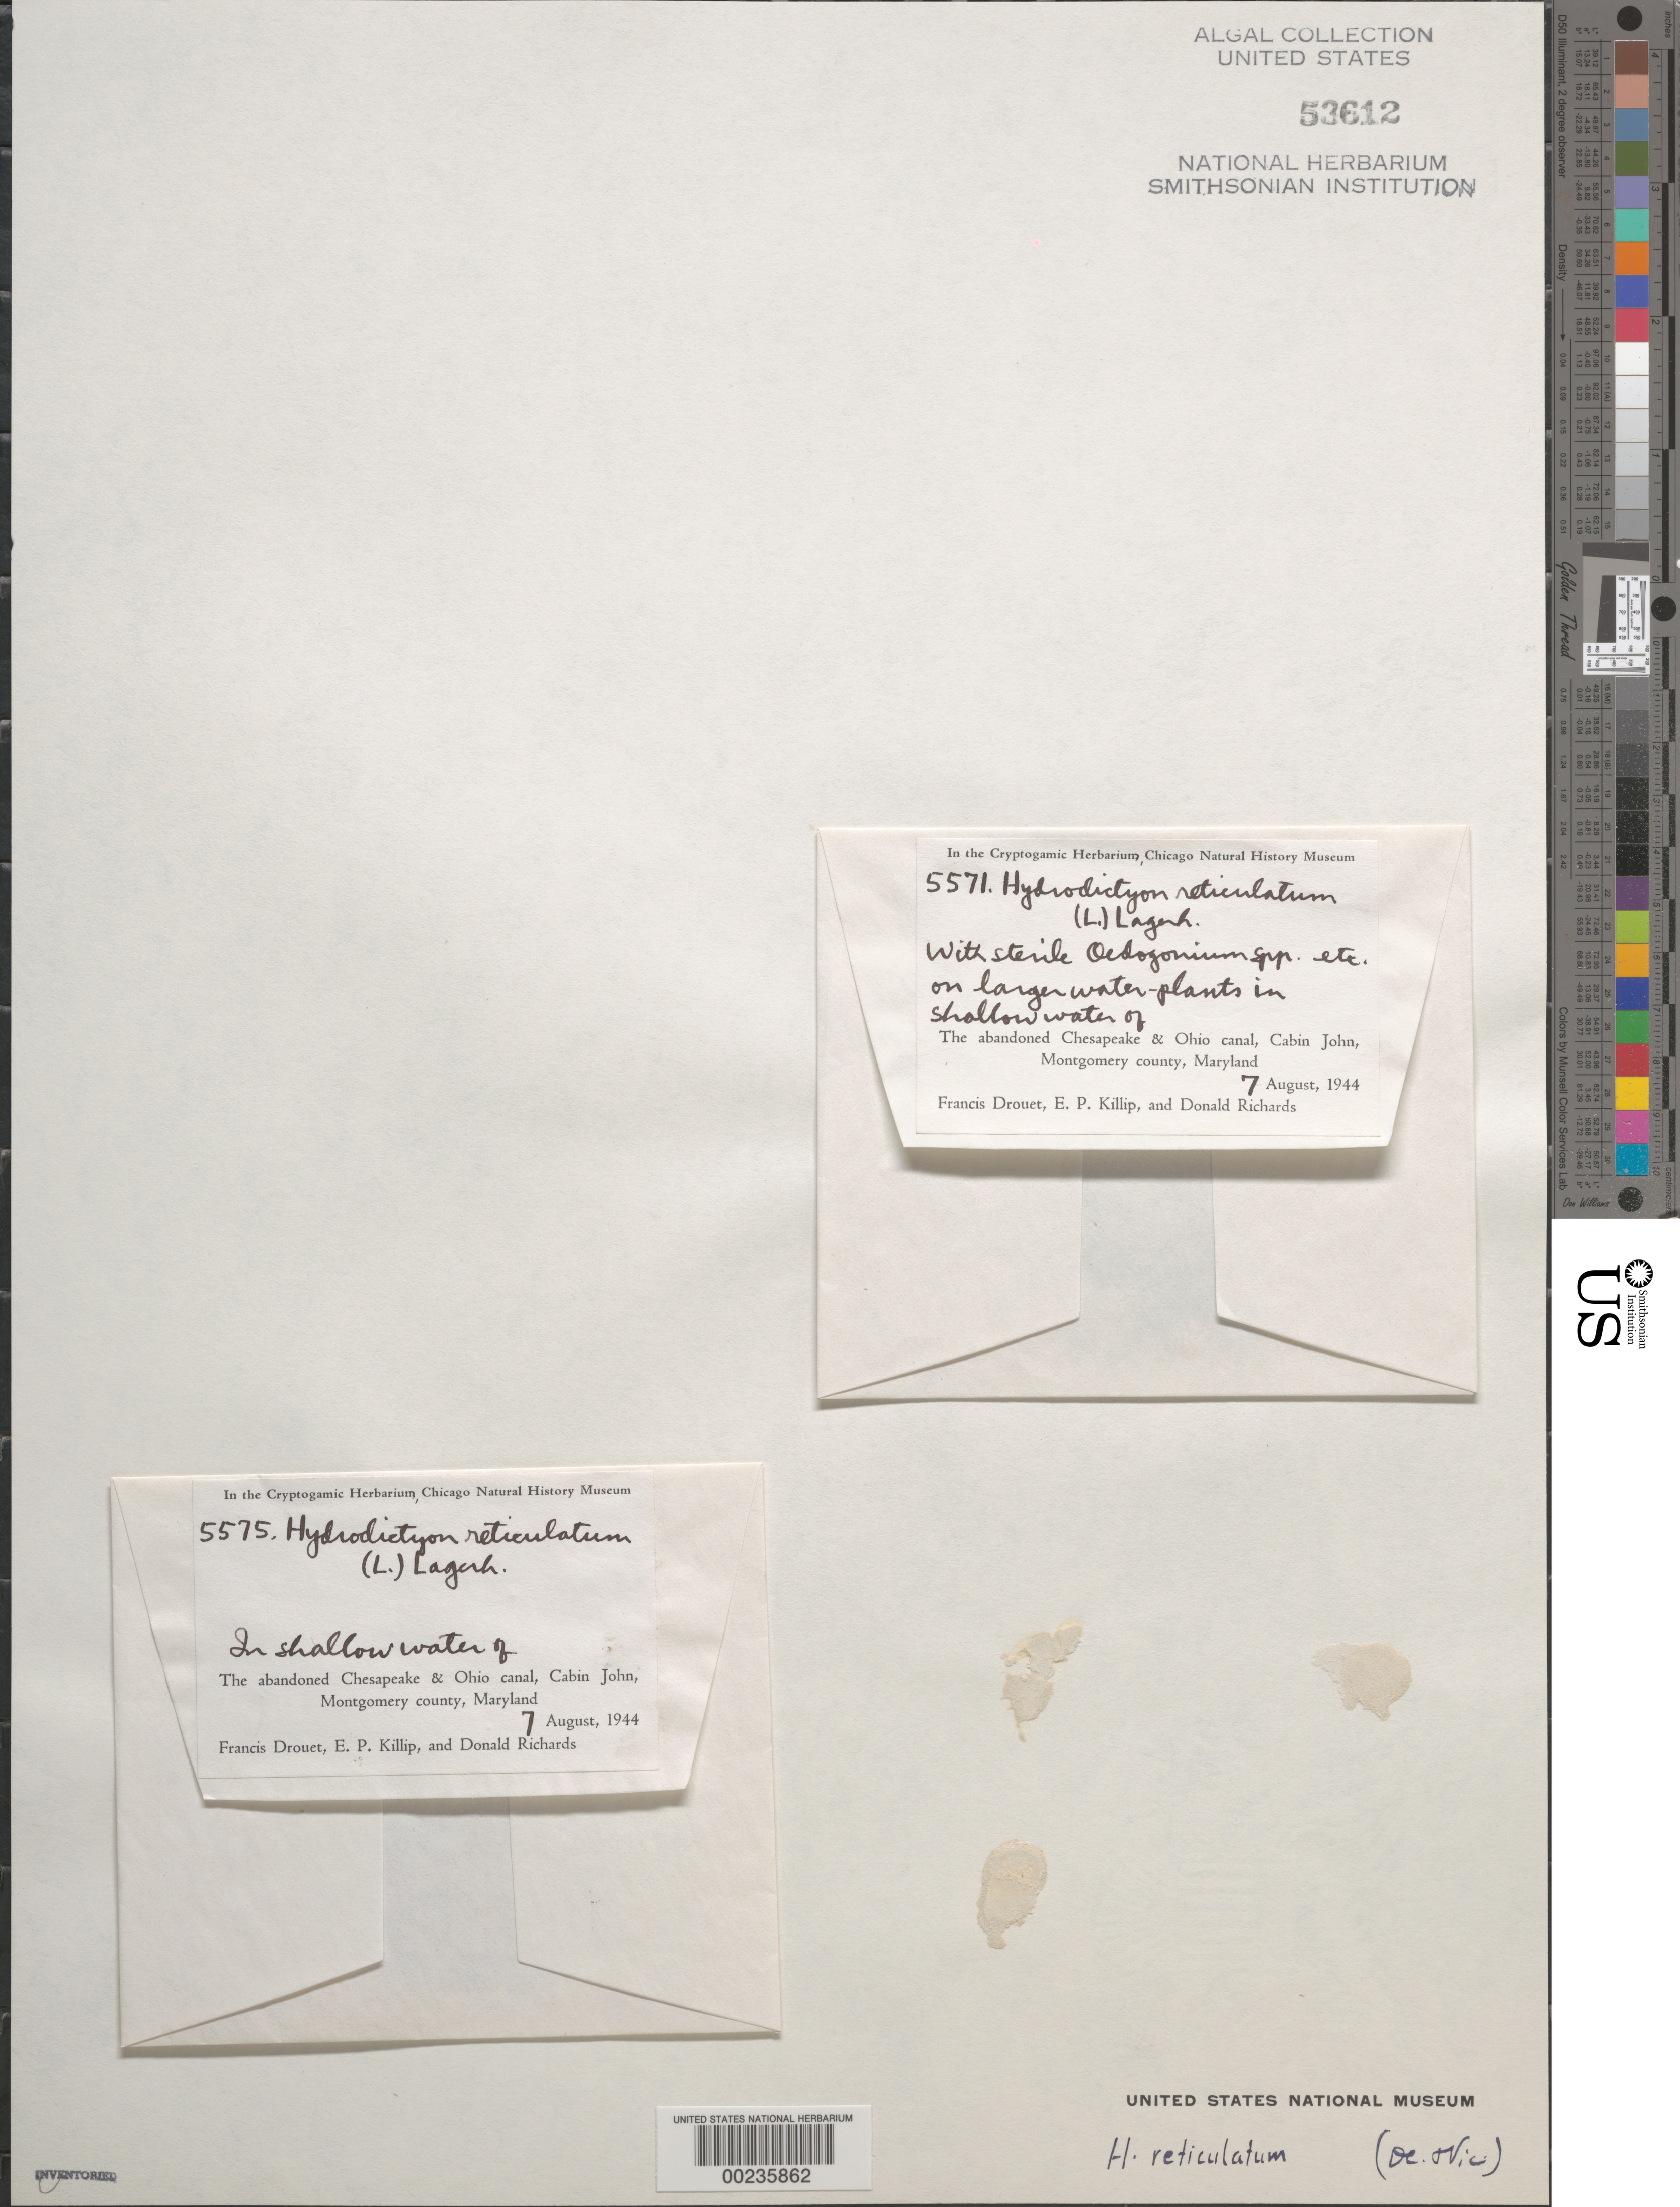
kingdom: Plantae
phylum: Chlorophyta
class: Chlorophyceae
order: Sphaeropleales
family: Hydrodictyaceae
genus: Hydrodictyon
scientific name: Hydrodictyon reticulatum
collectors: F. E. Drouet, E. P. Killip & D. Richards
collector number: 5571 & 5575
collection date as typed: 07 Aug 1944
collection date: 1944-08-07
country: United States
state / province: Maryland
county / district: Montgomery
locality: Cabin John, Chesapeake and Ohio Canal (C and O Canal)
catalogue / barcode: US 53612